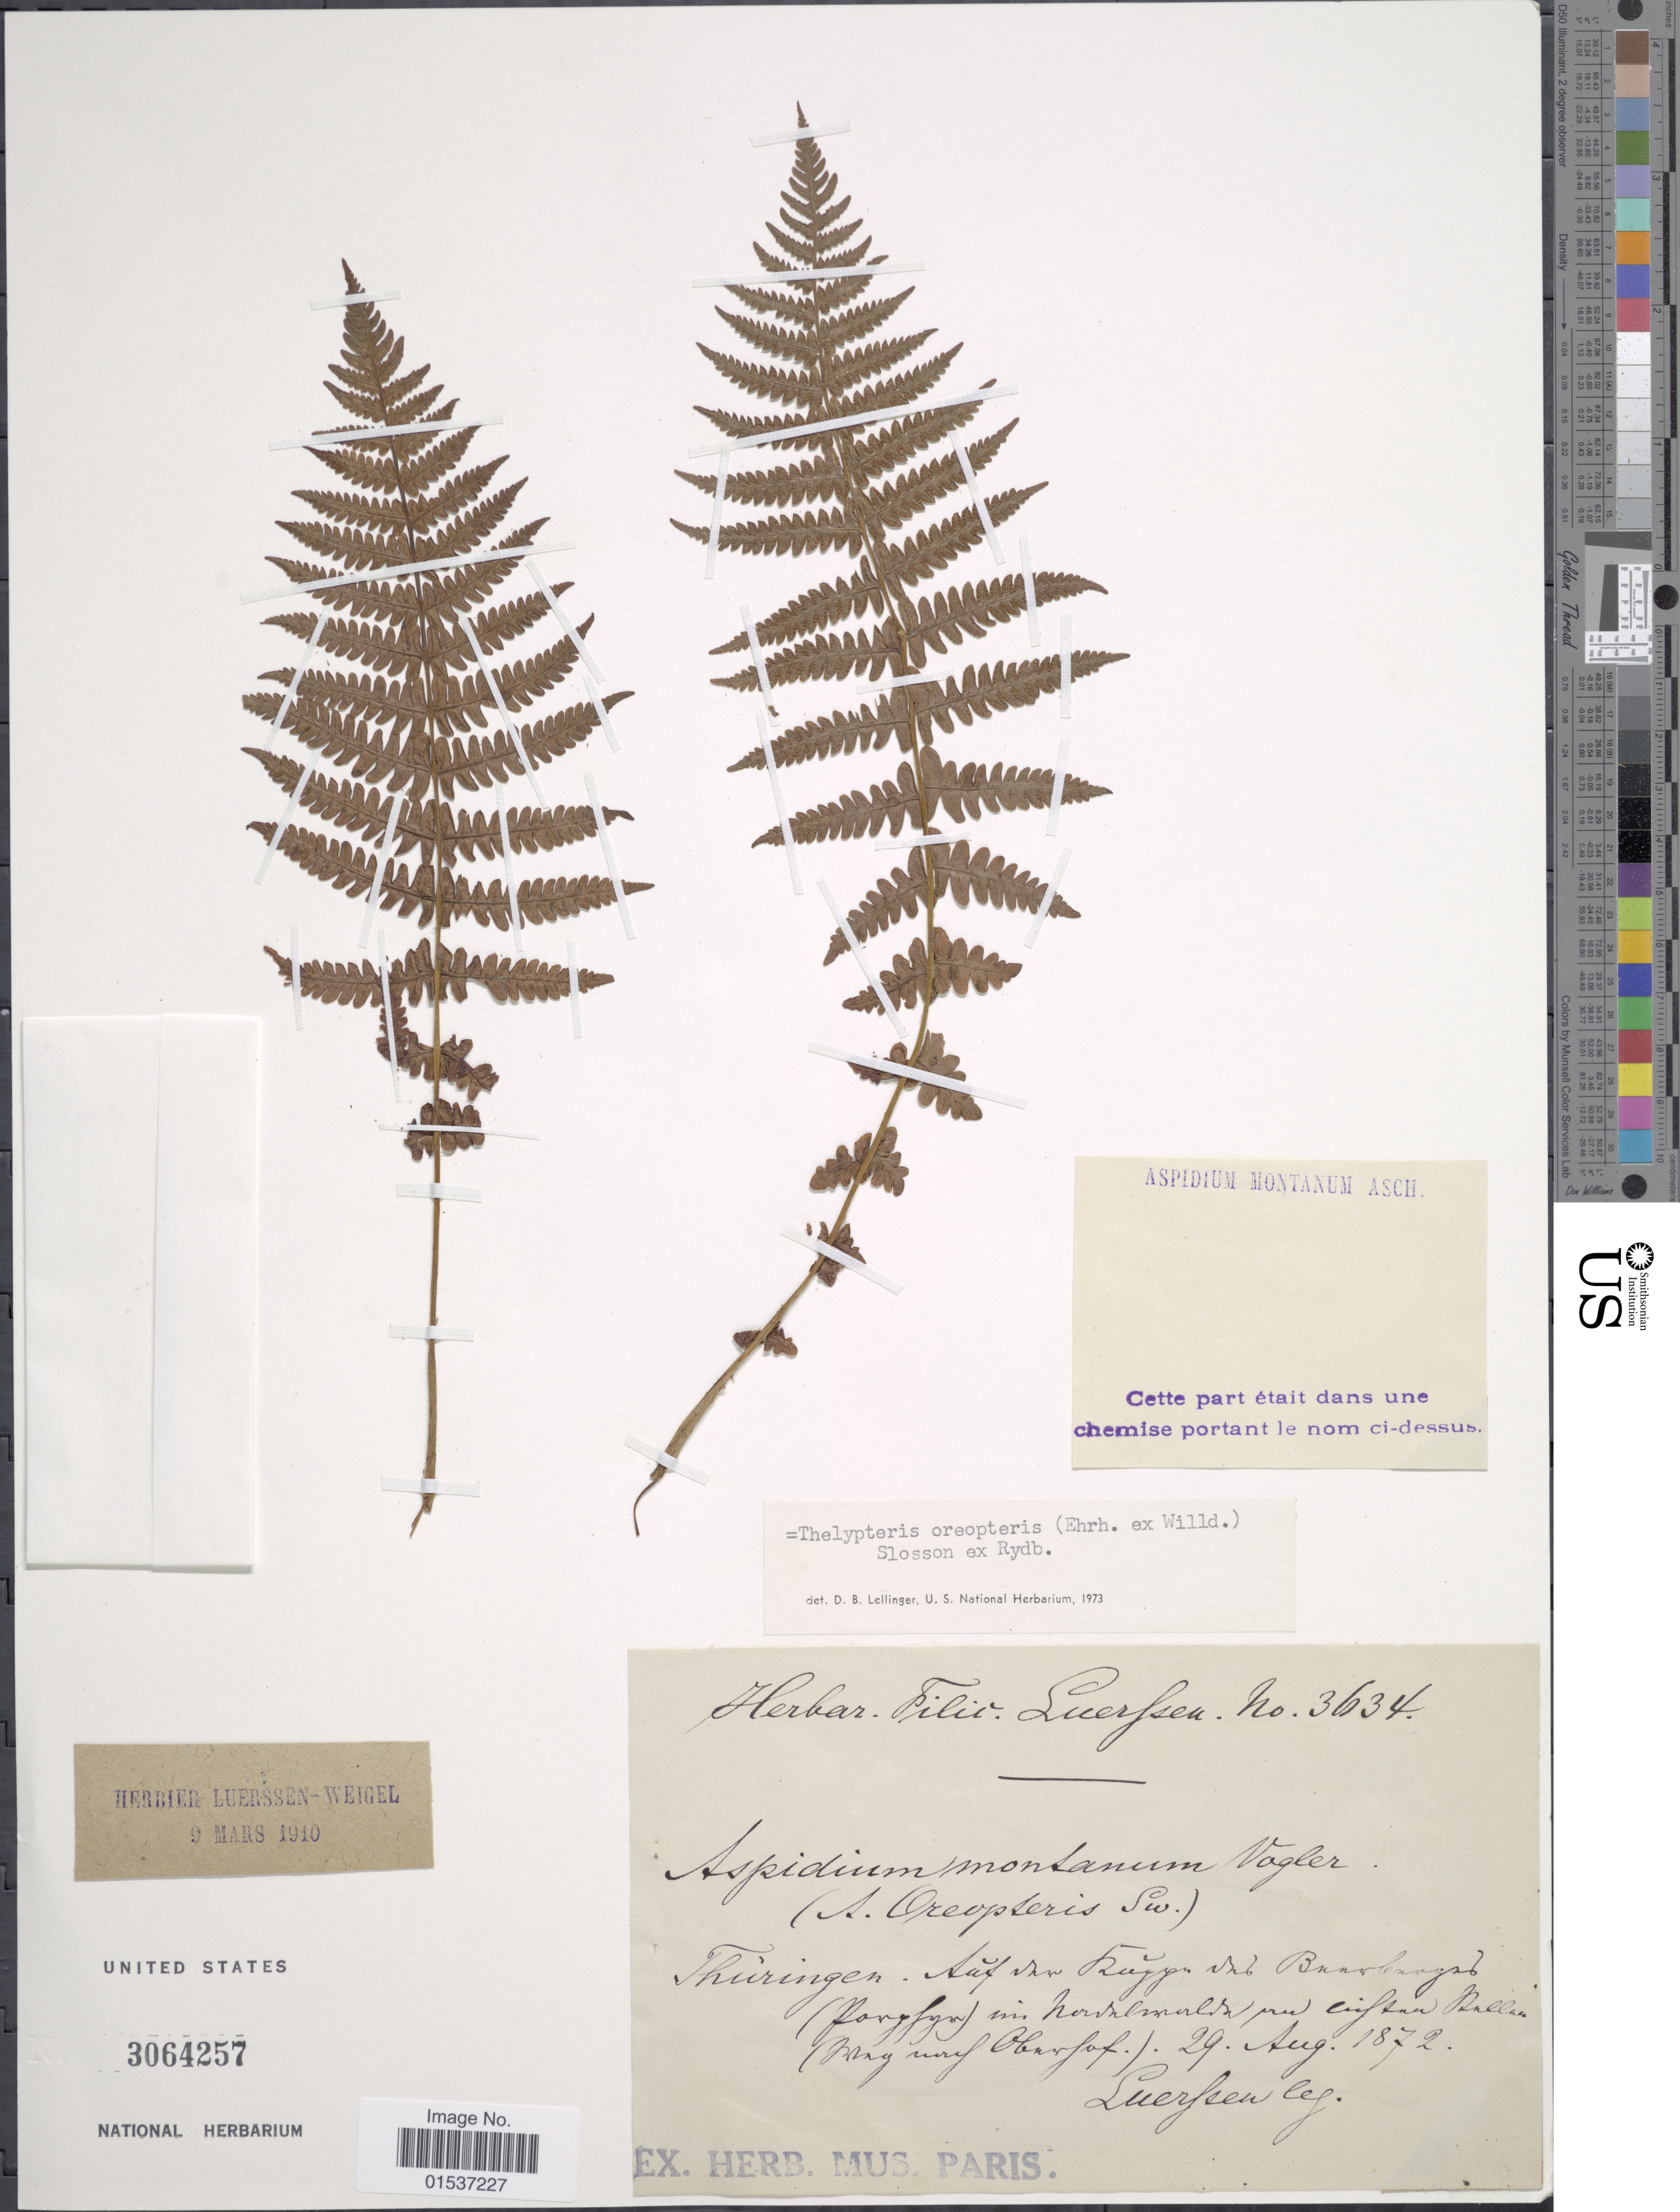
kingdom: Plantae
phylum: Tracheophyta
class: Polypodiopsida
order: Polypodiales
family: Thelypteridaceae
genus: Oreopteris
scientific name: Oreopteris limbosperma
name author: (All.) K. Iwats.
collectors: Luerssen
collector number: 3634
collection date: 1872-08-29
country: Germany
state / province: Thuringia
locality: Thuringen, Auf van[illegible text] B[illegible text] (Flor[illegible text]) im hord[illegible text] pru einfetan [illegible text].[interpreted]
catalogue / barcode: US 3064257